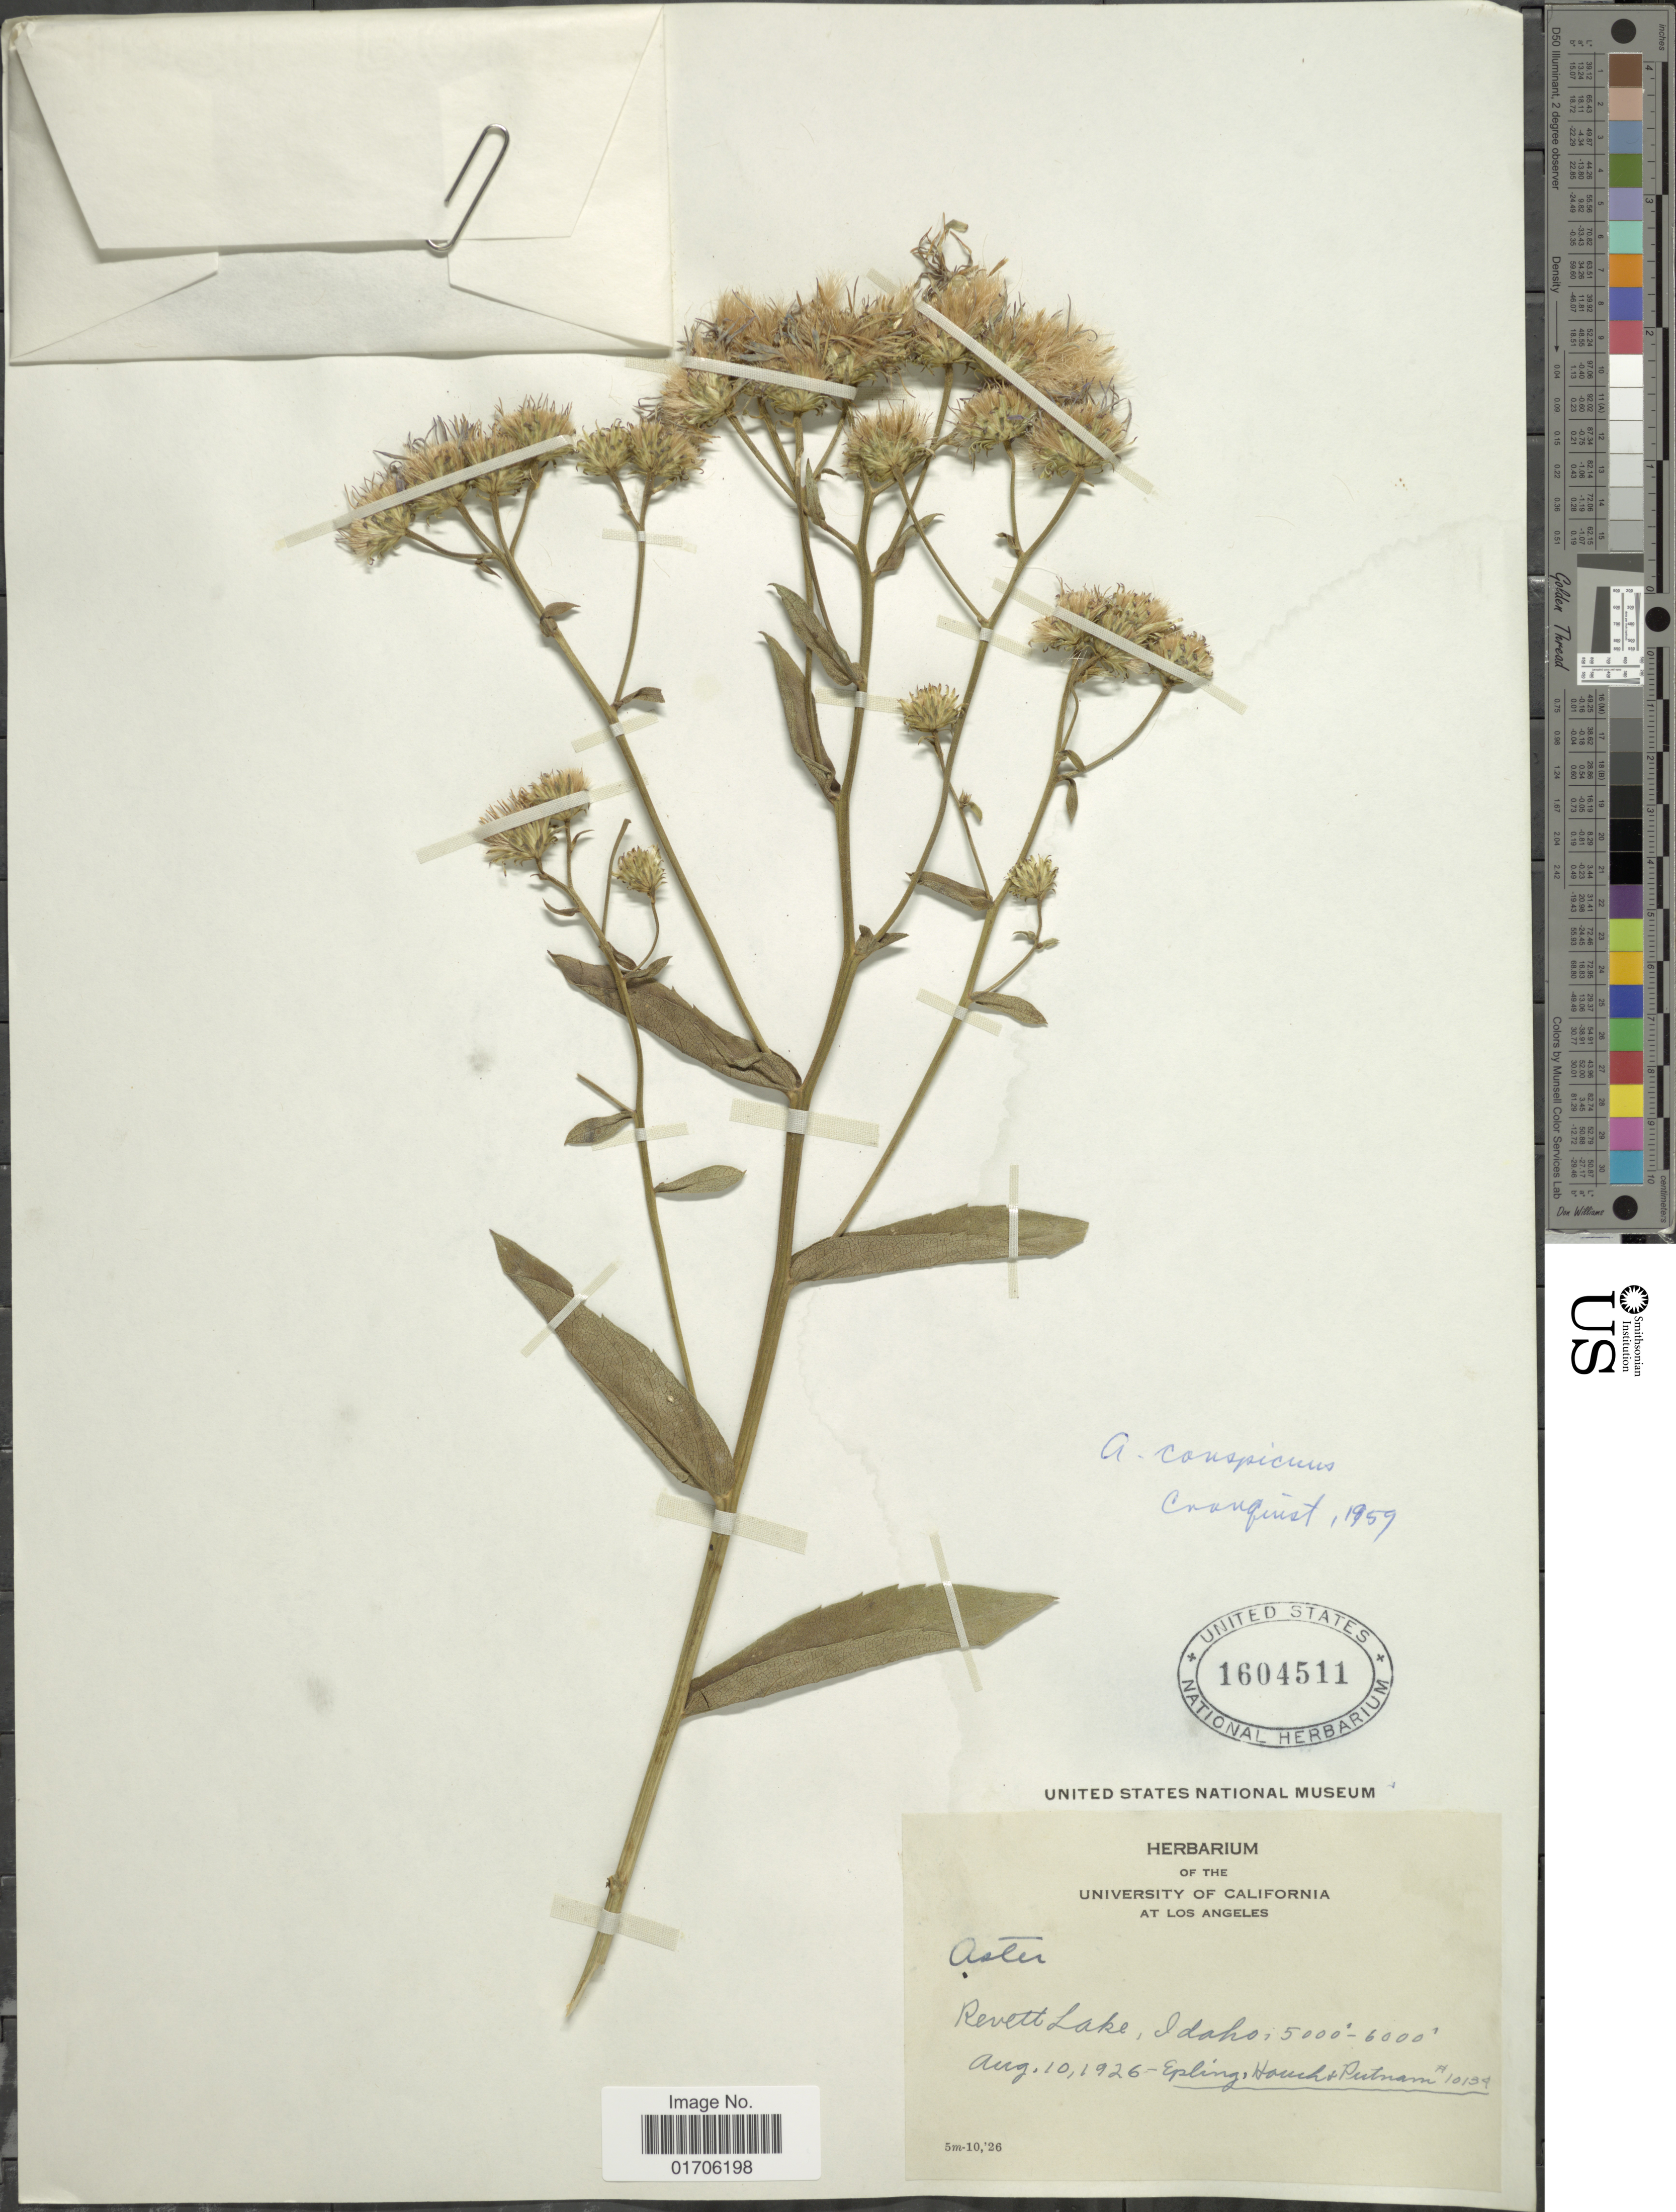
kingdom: Plantae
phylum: Tracheophyta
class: Magnoliopsida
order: Asterales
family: Asteraceae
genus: Eurybia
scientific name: Eurybia conspicua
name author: (Lindl.) G.L. Nesom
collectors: -- Epling, -. Hauch & -. Putman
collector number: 10134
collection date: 1926-08-10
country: United States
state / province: Idaho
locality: Revett Lake, Idaho.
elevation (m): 1524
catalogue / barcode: US 1604511